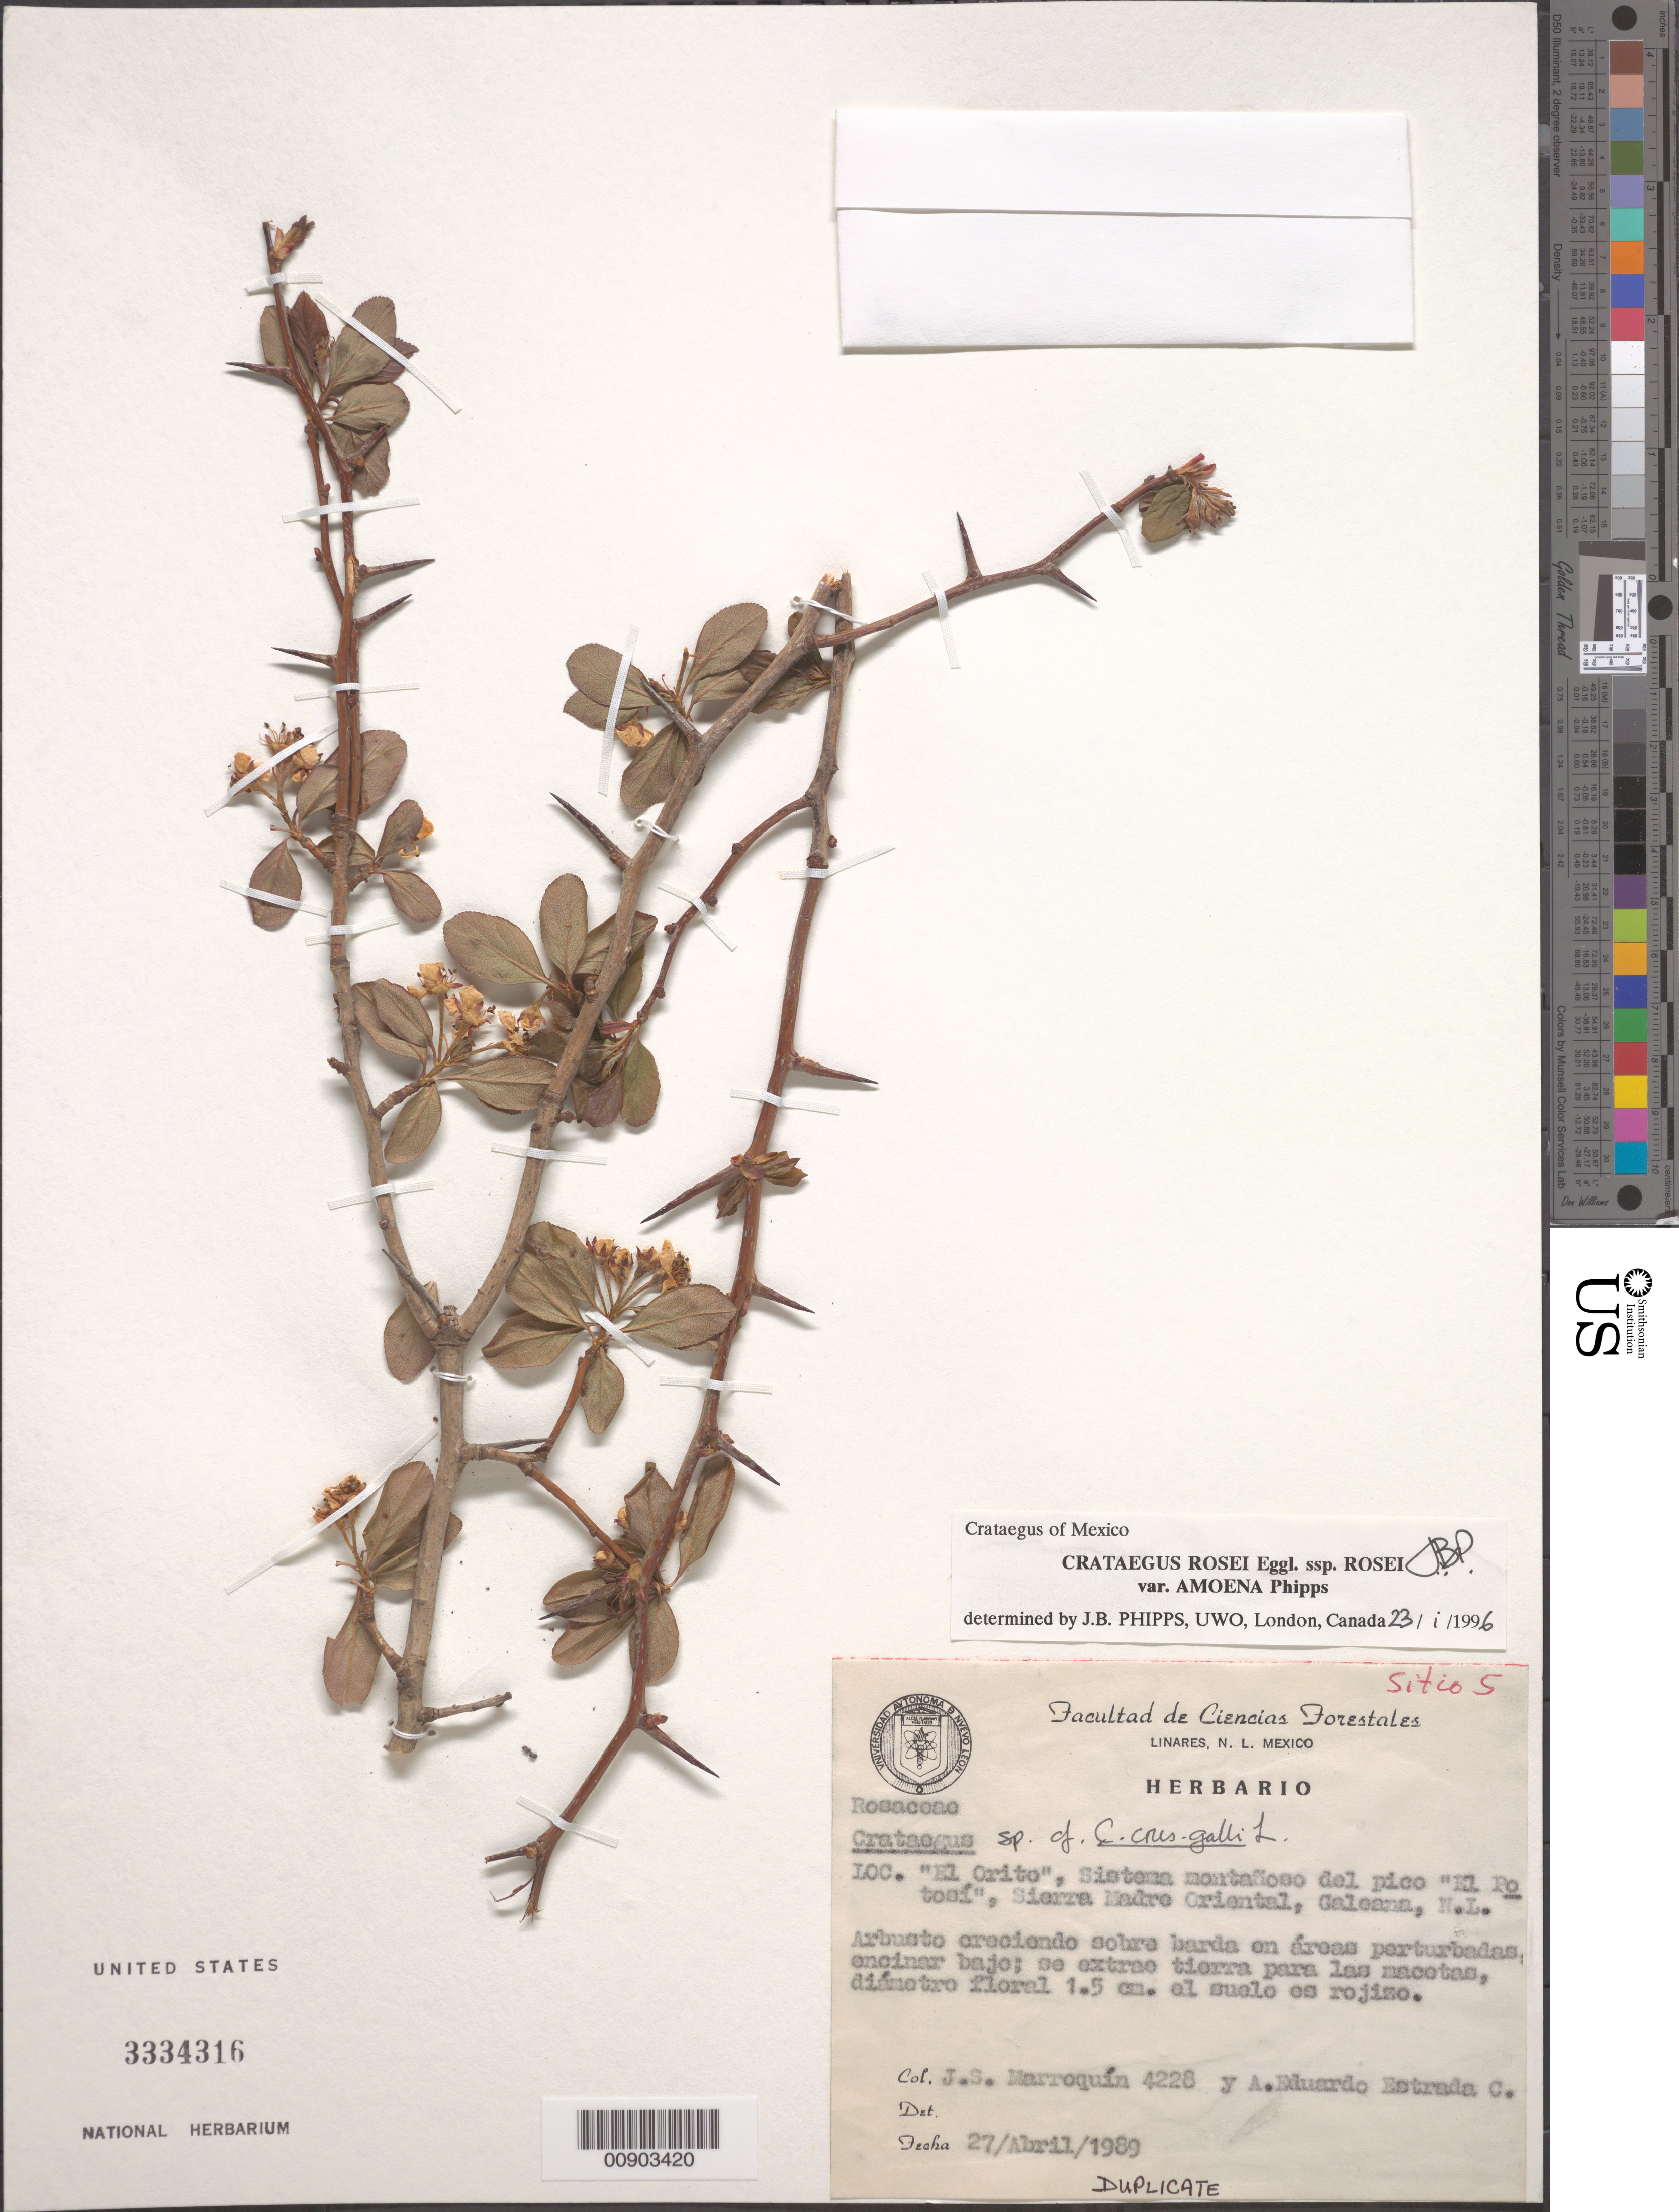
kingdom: Plantae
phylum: Tracheophyta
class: Magnoliopsida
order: Rosales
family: Rosaceae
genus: Crataegus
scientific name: Crataegus rosei var. amoena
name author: Eggl.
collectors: J. Marroquin & A. E. Estrada-C.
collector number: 4228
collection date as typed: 27 Apr 1989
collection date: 1989-04-27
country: Mexico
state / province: Nuevo León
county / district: Galeana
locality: El Orito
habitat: Creciendo sobre barda en áreas perturbadas, encinar bajo; se extrae tierra para las macetas. El suelo es rojizo.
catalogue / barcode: US 3334316